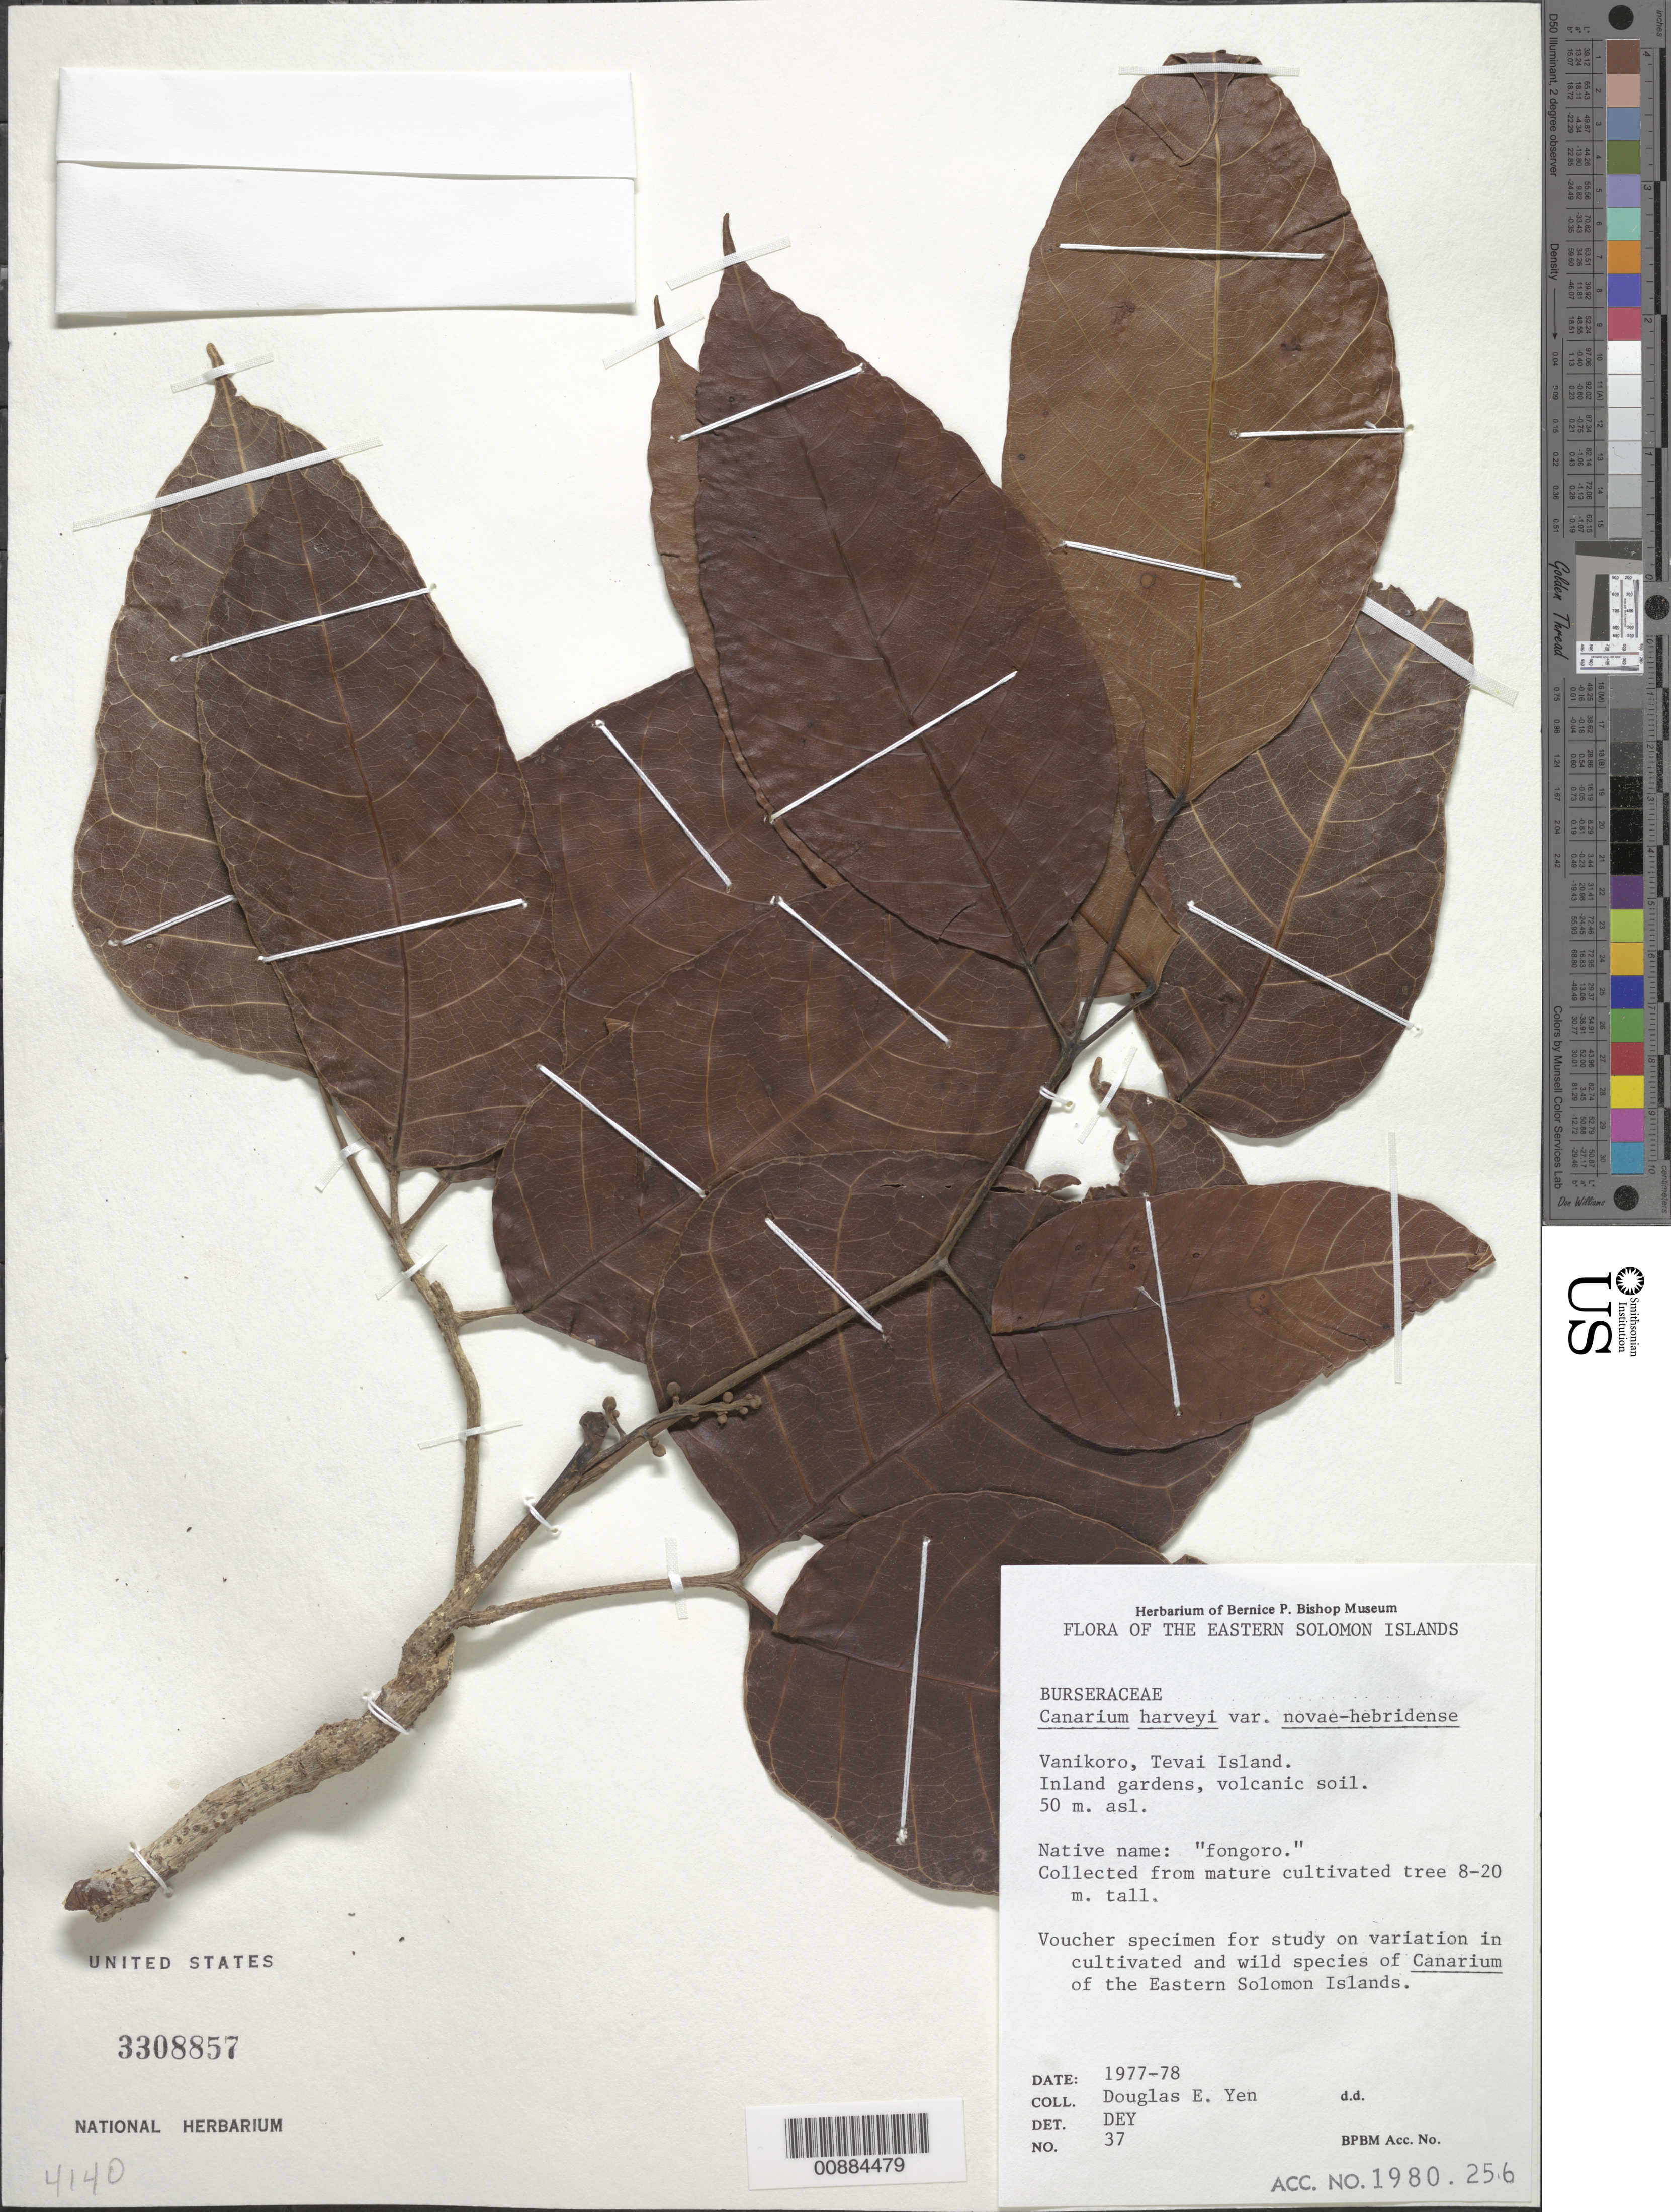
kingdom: Plantae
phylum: Tracheophyta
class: Magnoliopsida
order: Sapindales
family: Burseraceae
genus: Canarium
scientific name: Canarium harveyi var. novae-hebridense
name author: Leenh.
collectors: D. Yen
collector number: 37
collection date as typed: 1977 to 1978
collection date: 1977/1978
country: Solomon Islands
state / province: Temotu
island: Vanikolo [Vanikoro]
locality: Tevai Island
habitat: inland garden, volcanic soil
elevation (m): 50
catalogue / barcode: US 3308857